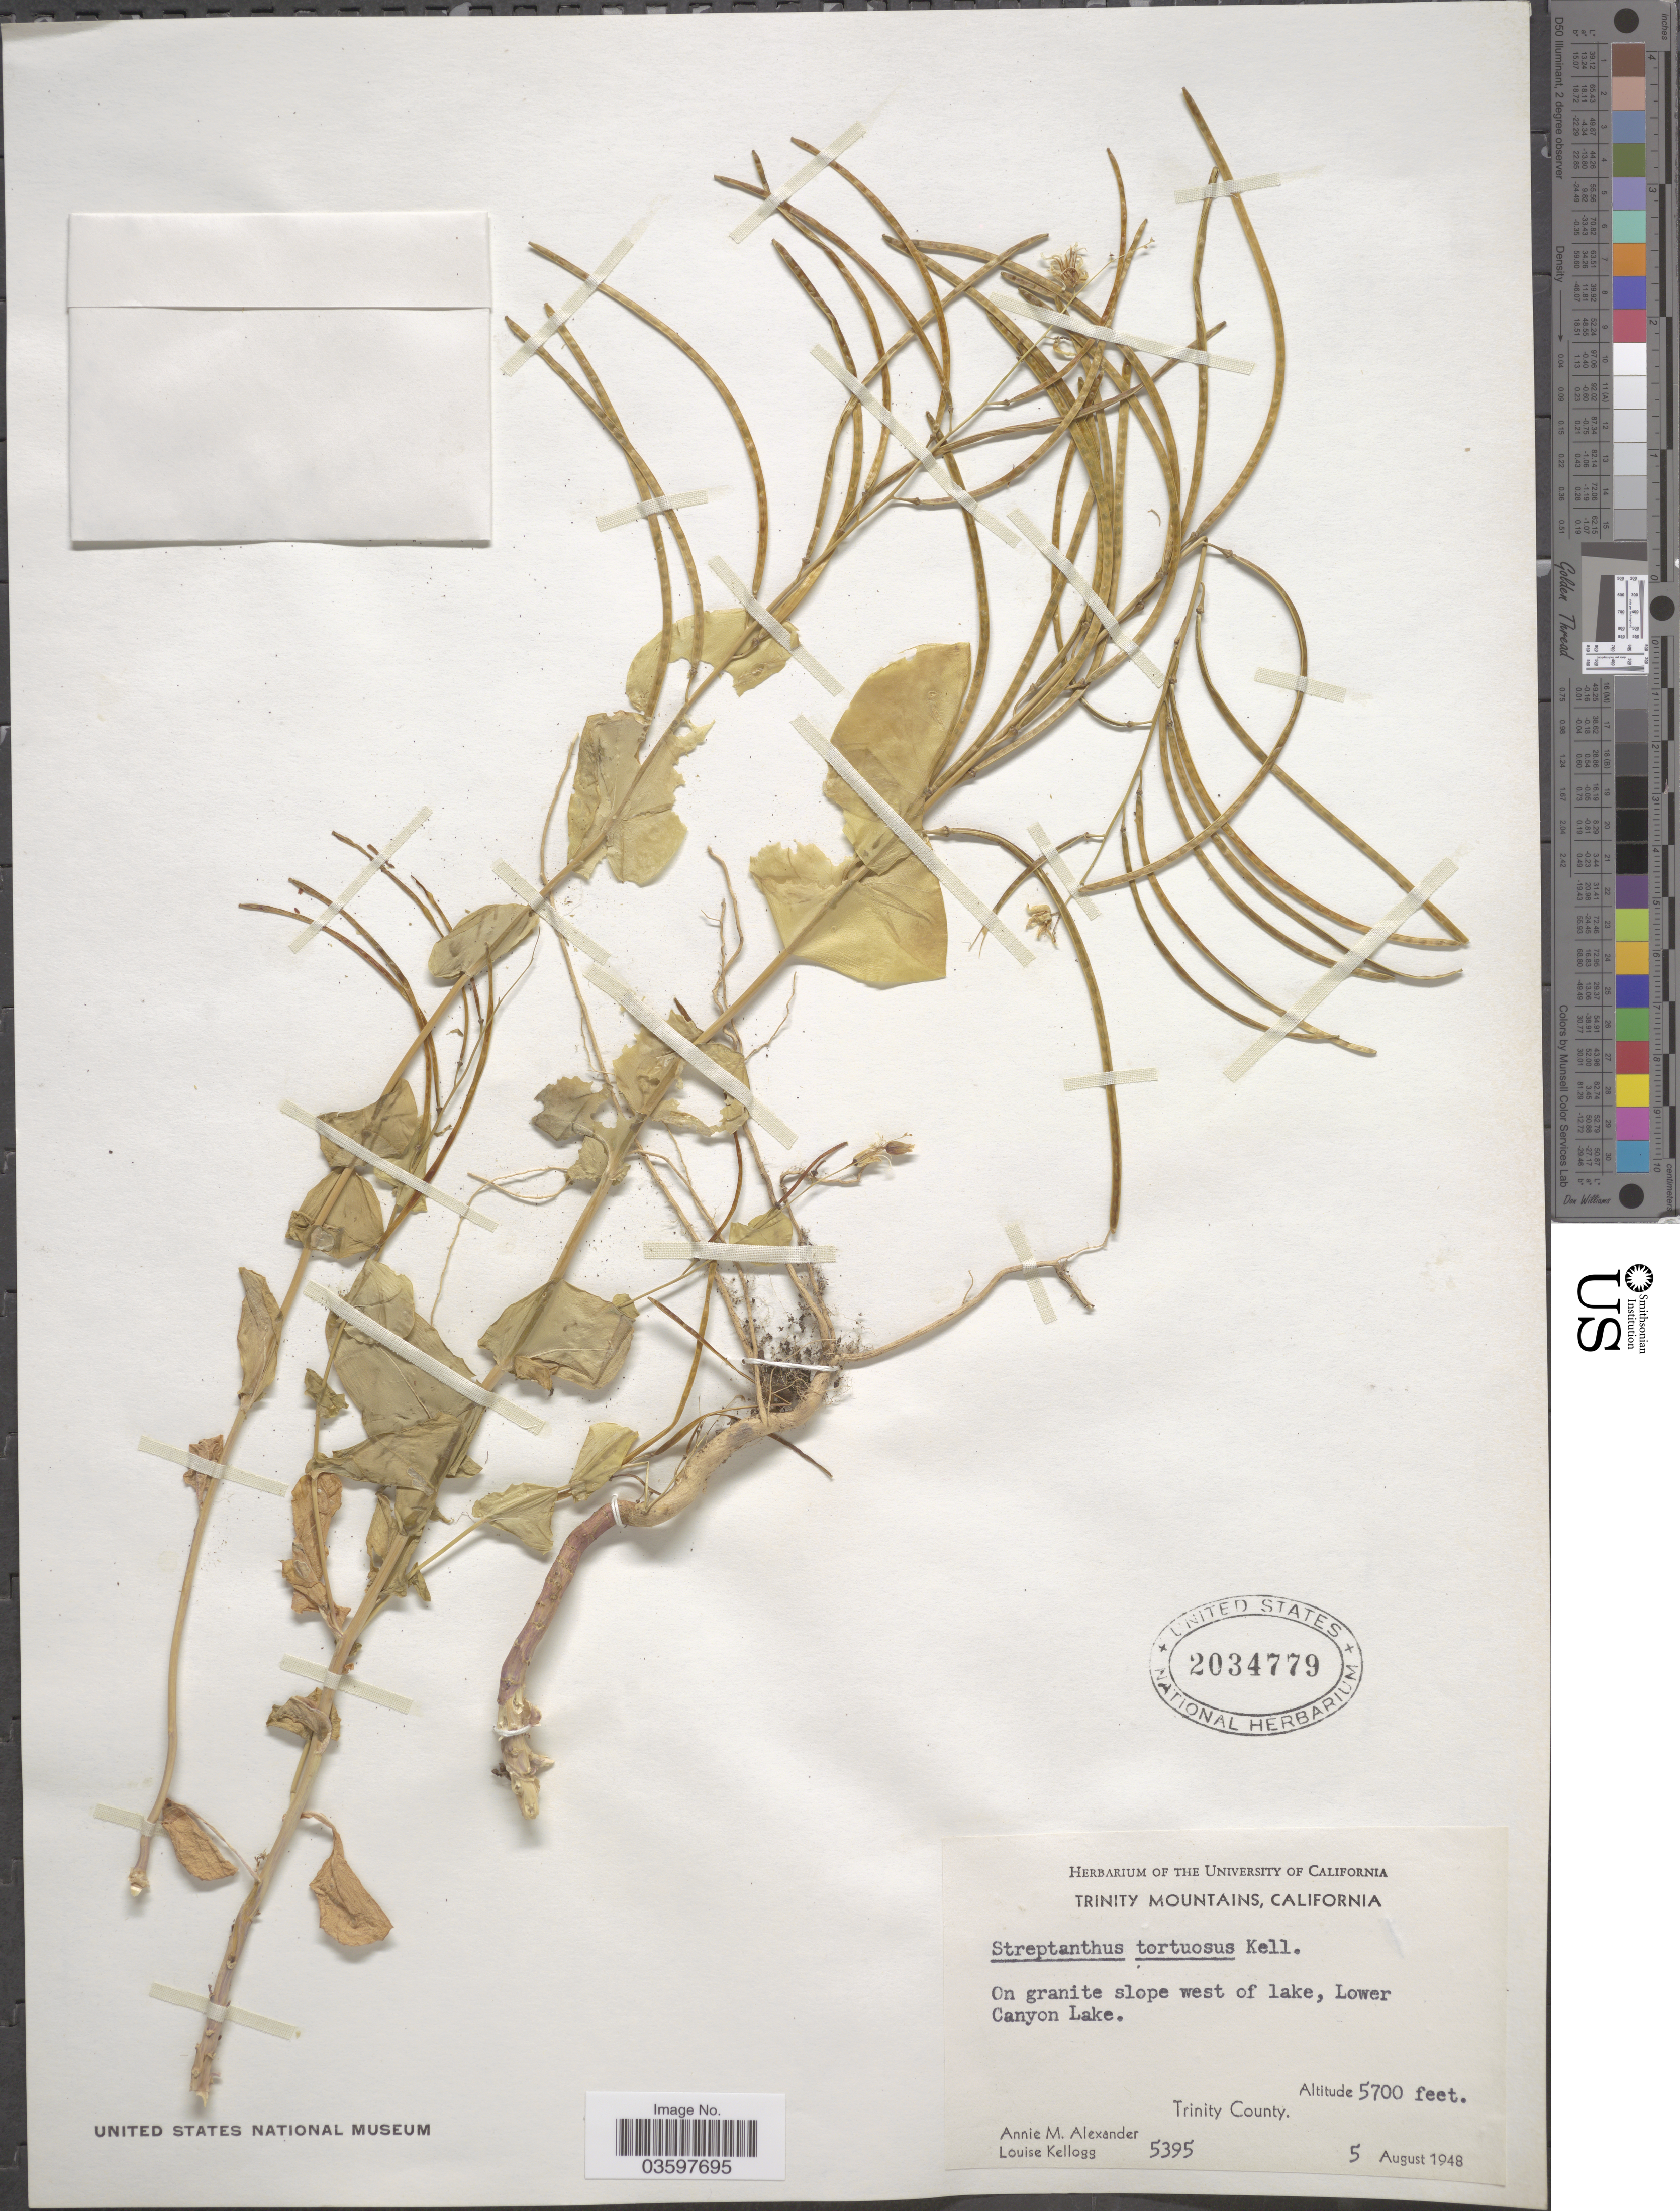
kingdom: Plantae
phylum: Tracheophyta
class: Magnoliopsida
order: Brassicales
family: Brassicaceae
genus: Streptanthus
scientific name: Streptanthus tortuosus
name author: Kellogg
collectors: A. M. Alexander & L. Kellogg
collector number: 5395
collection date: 1948-08-05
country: United States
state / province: California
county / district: Trinity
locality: Trinity Mountains. On granite slope west of lake, Lower Canyon Lake. Trinity County.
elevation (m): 1737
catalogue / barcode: US 2034779